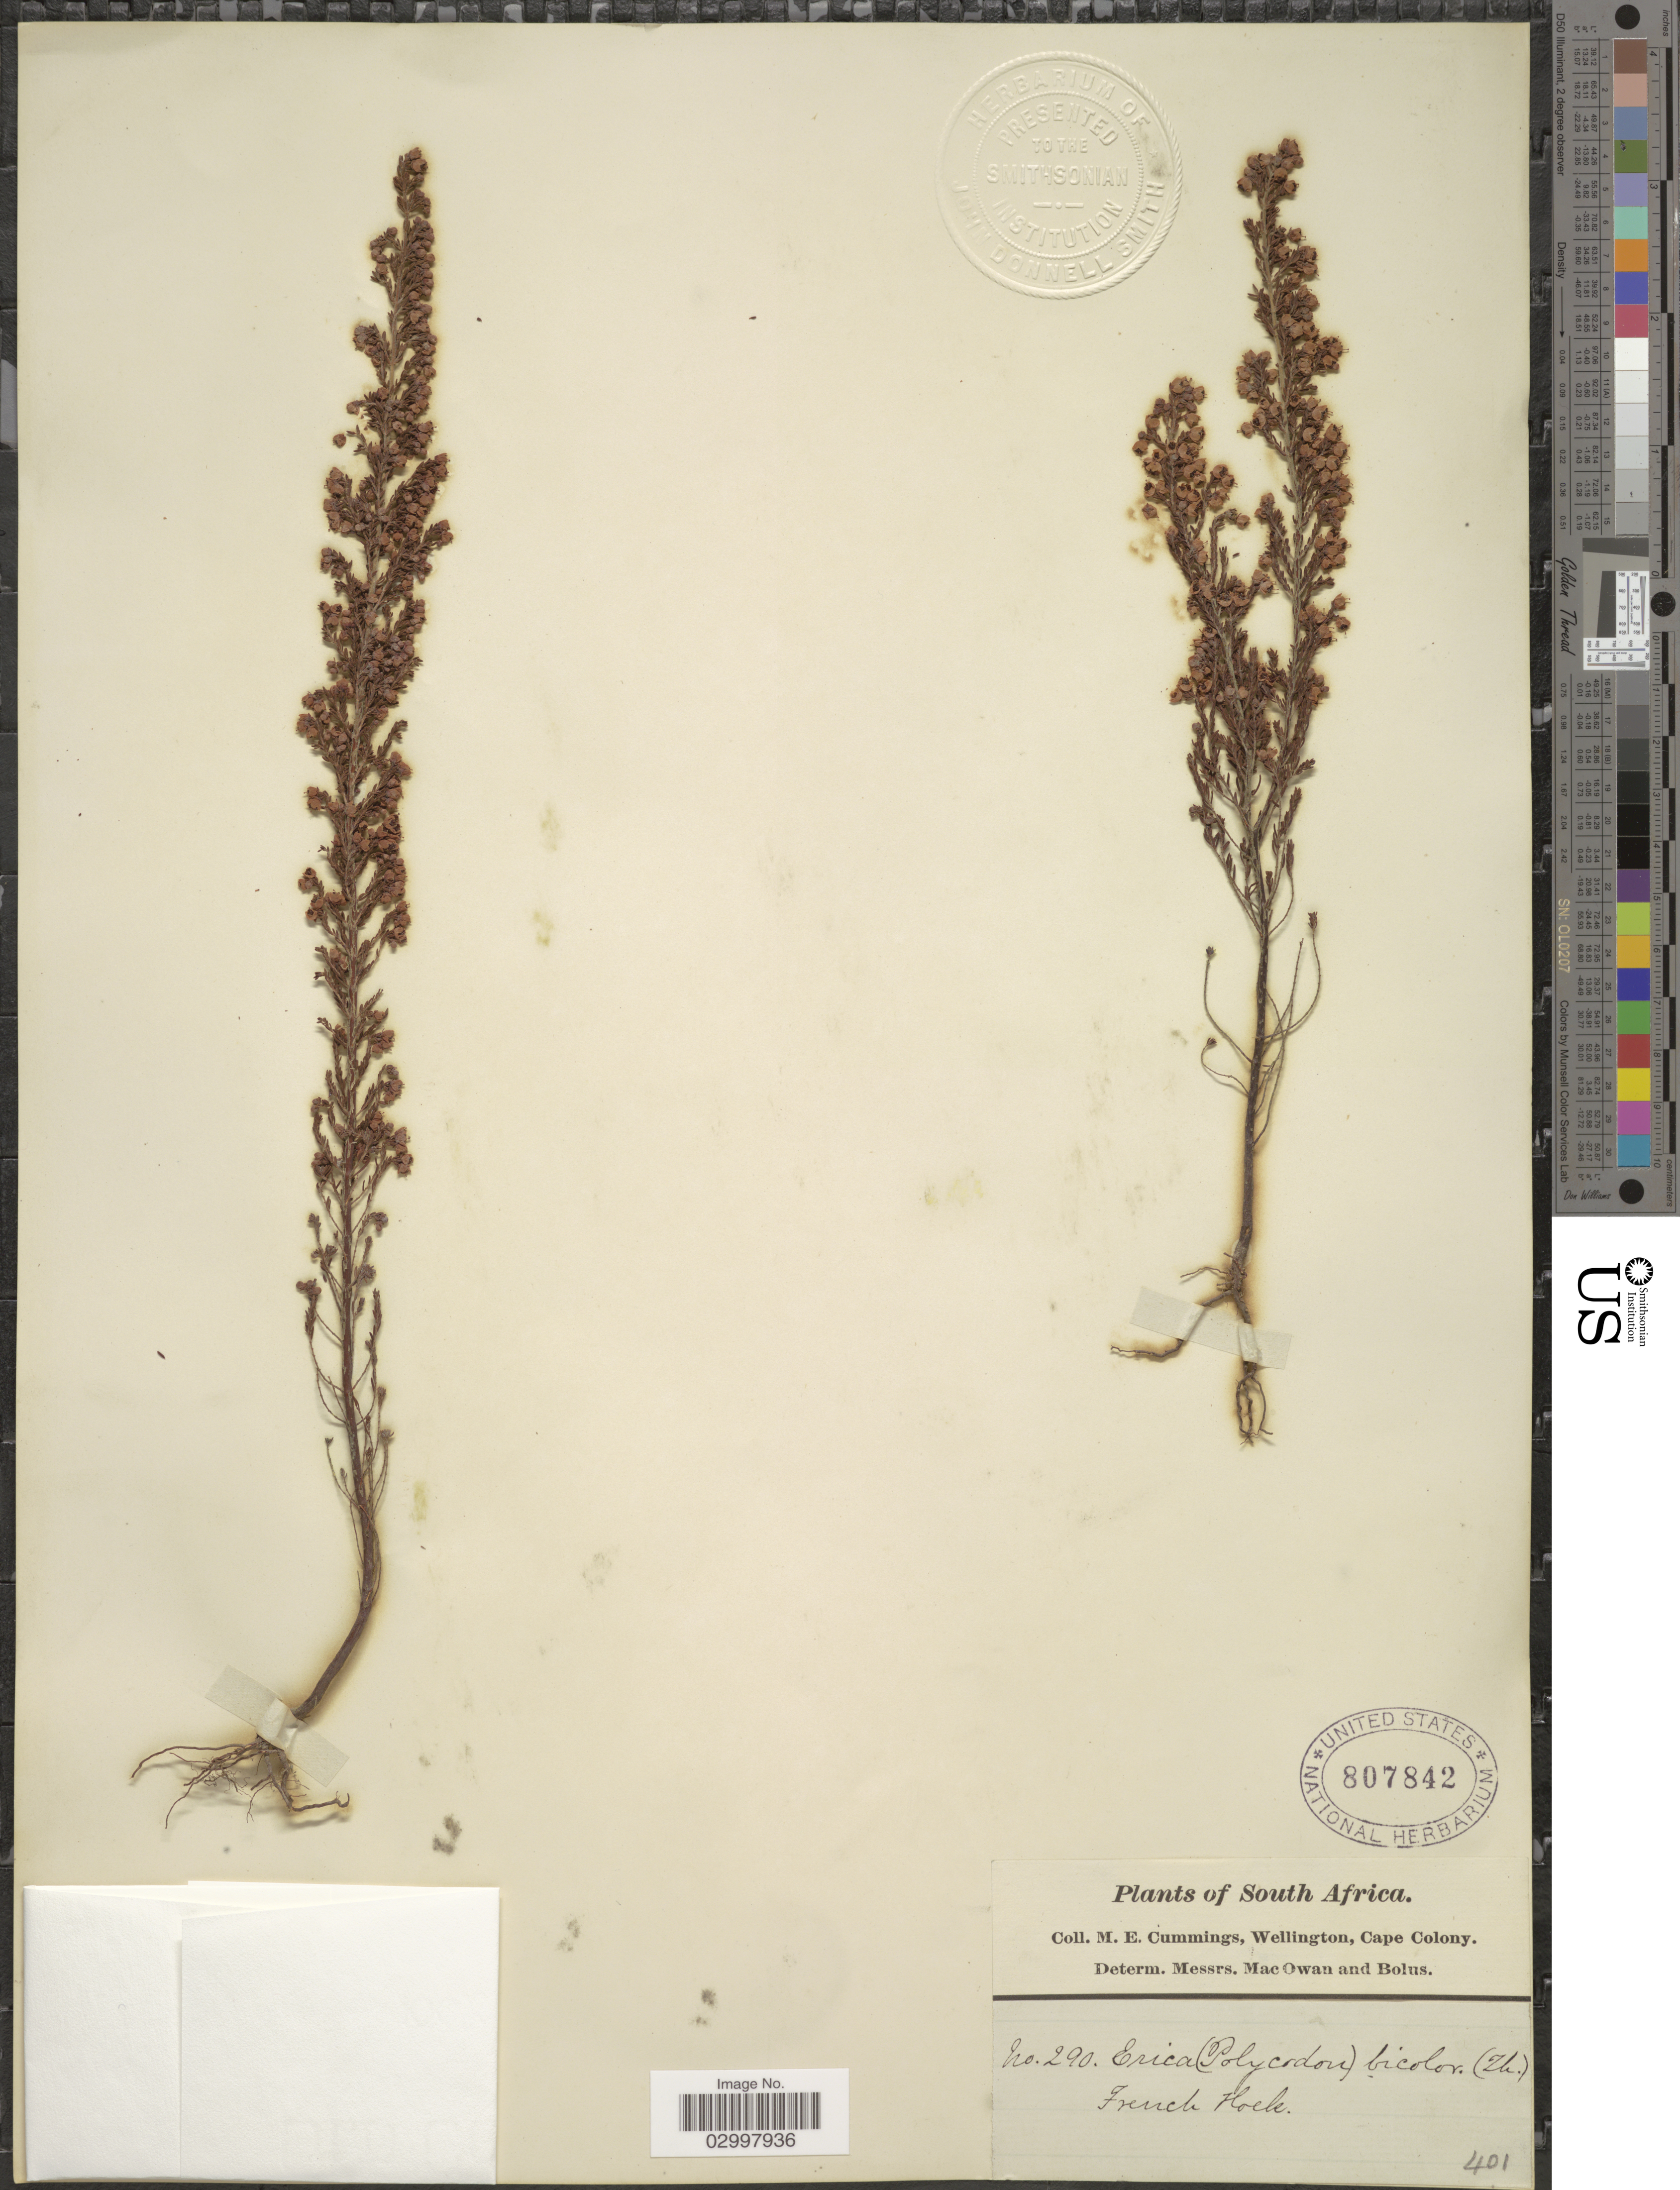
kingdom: Plantae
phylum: Tracheophyta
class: Magnoliopsida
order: Ericales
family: Ericaceae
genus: Erica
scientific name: Erica bicolor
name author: Thunb.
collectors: M. E. Cummings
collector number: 290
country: South Africa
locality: French Hoek.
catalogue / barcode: US 807842